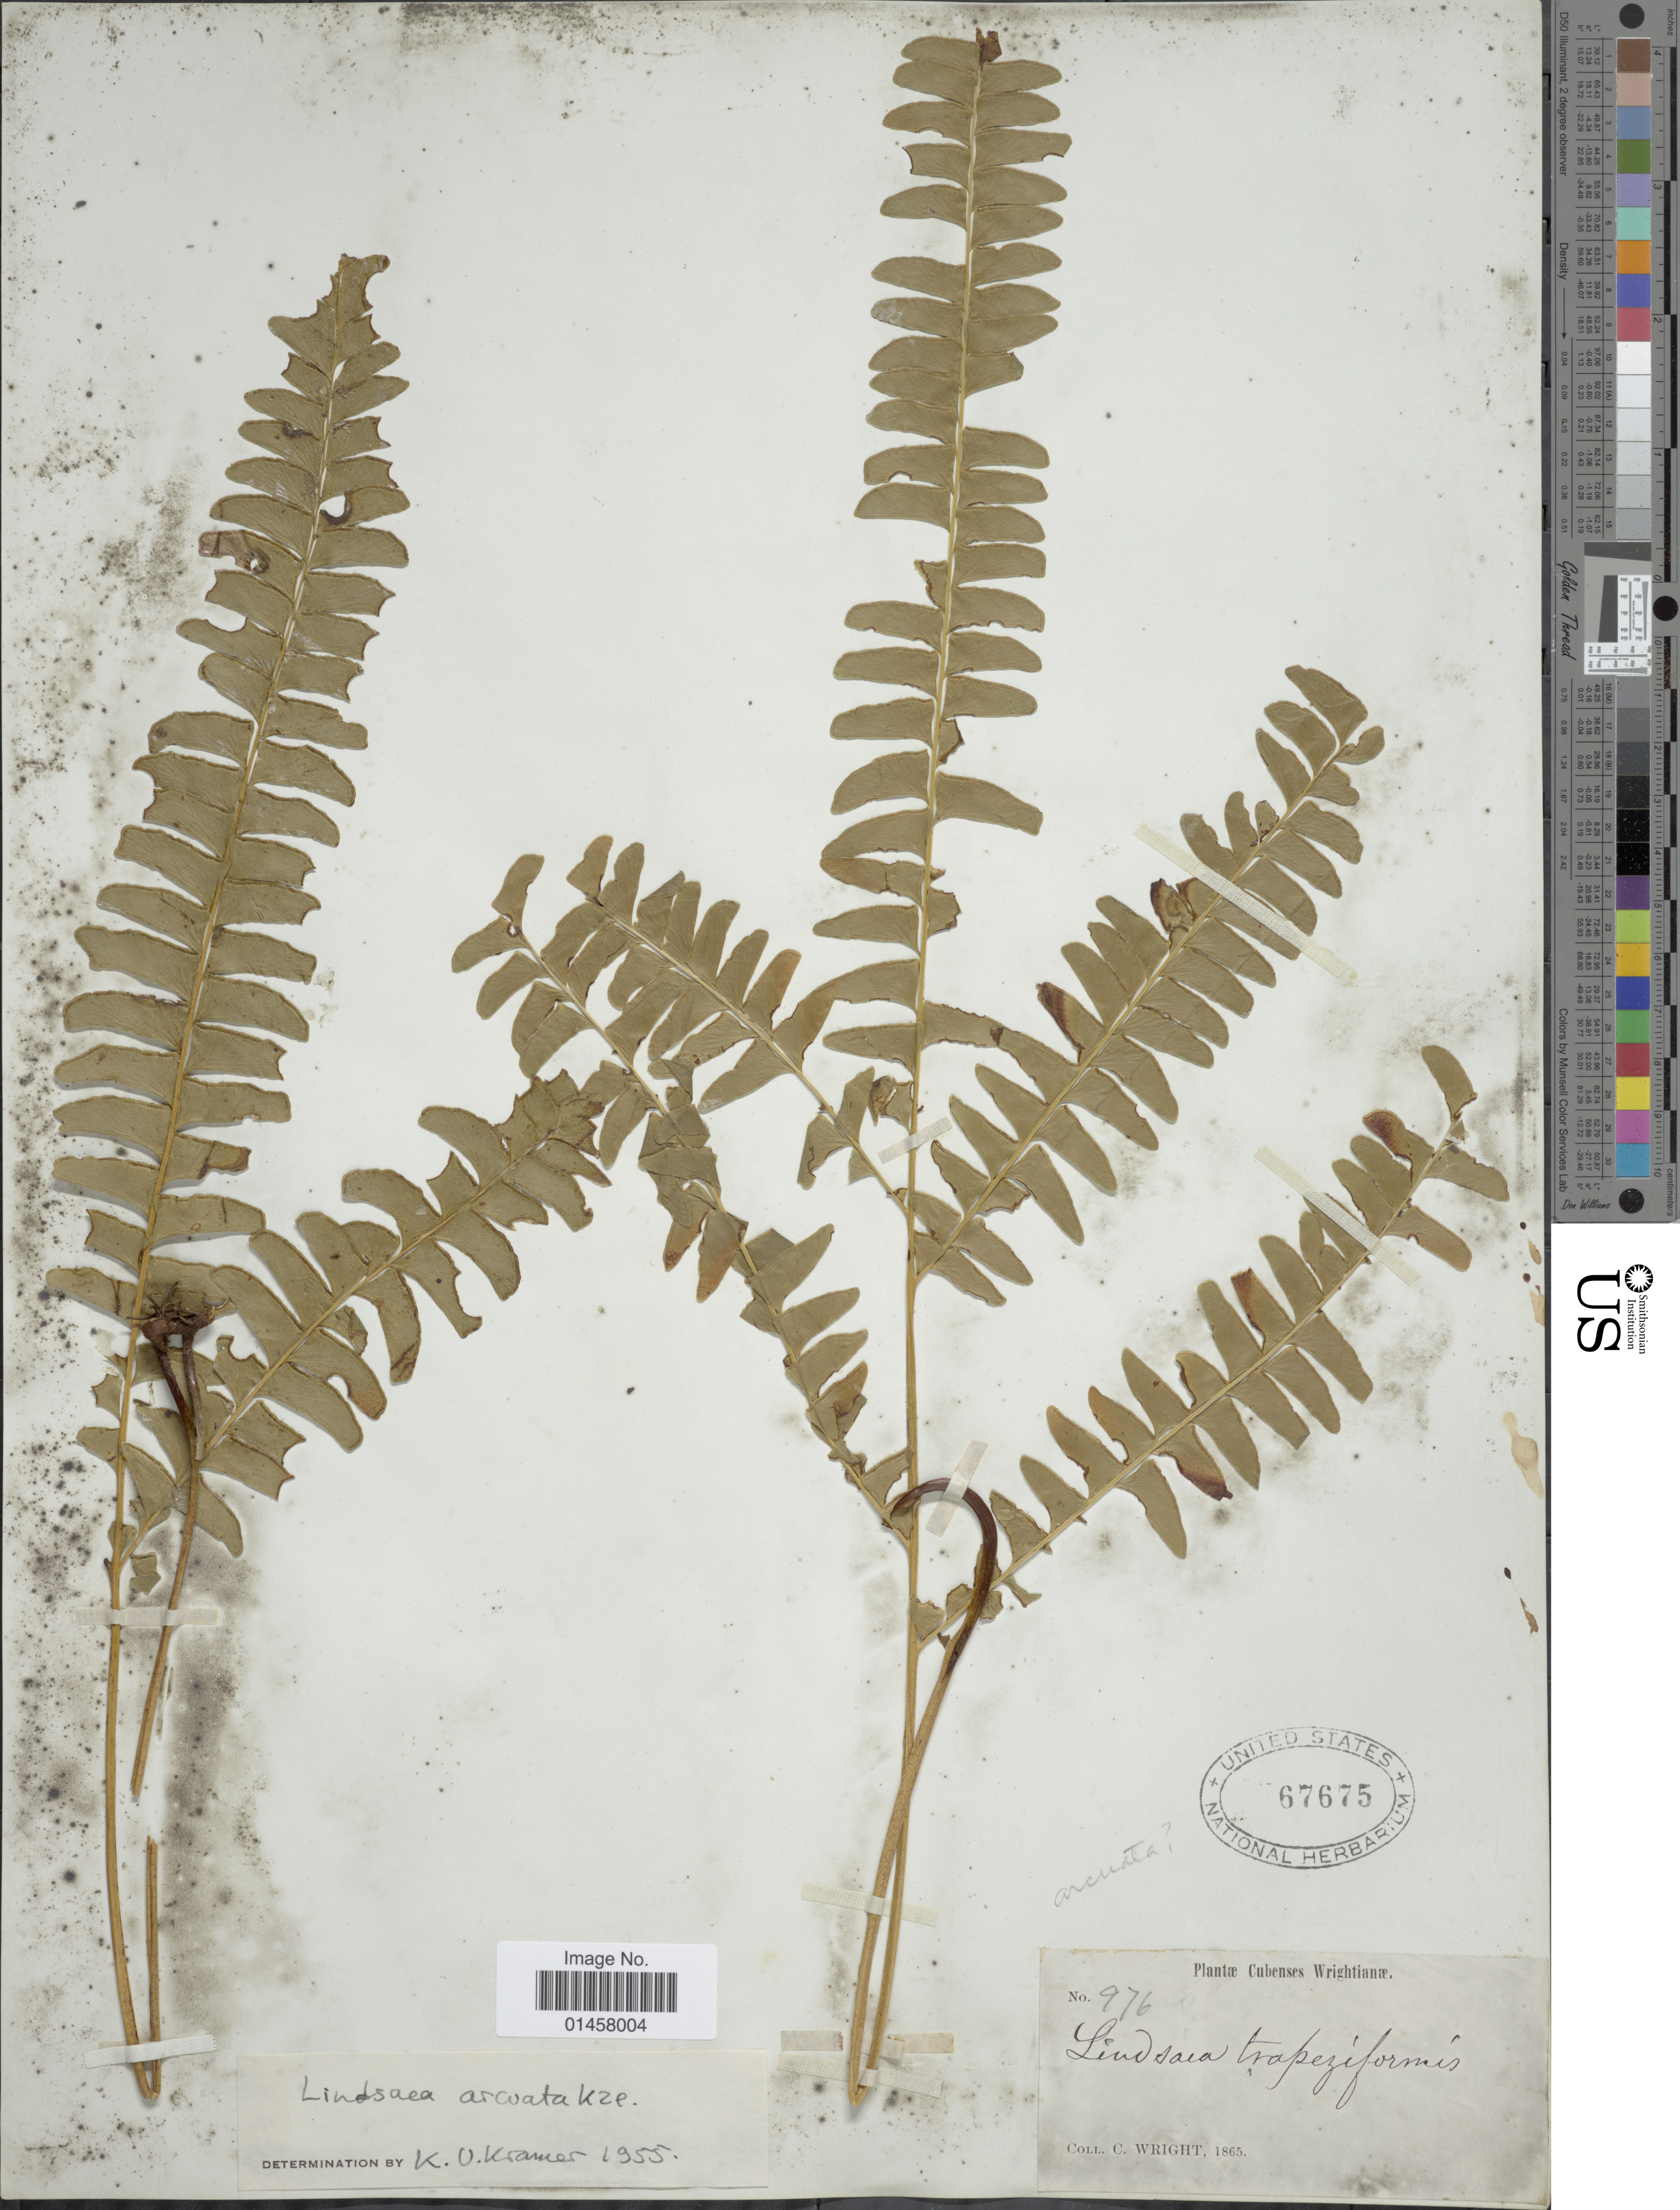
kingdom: Plantae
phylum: Tracheophyta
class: Polypodiopsida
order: Polypodiales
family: Lindsaeaceae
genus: Lindsaea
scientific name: Lindsaea arcuata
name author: Kunze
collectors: C. Wright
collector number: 976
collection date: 1865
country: Cuba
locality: Cubenses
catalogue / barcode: US 67675